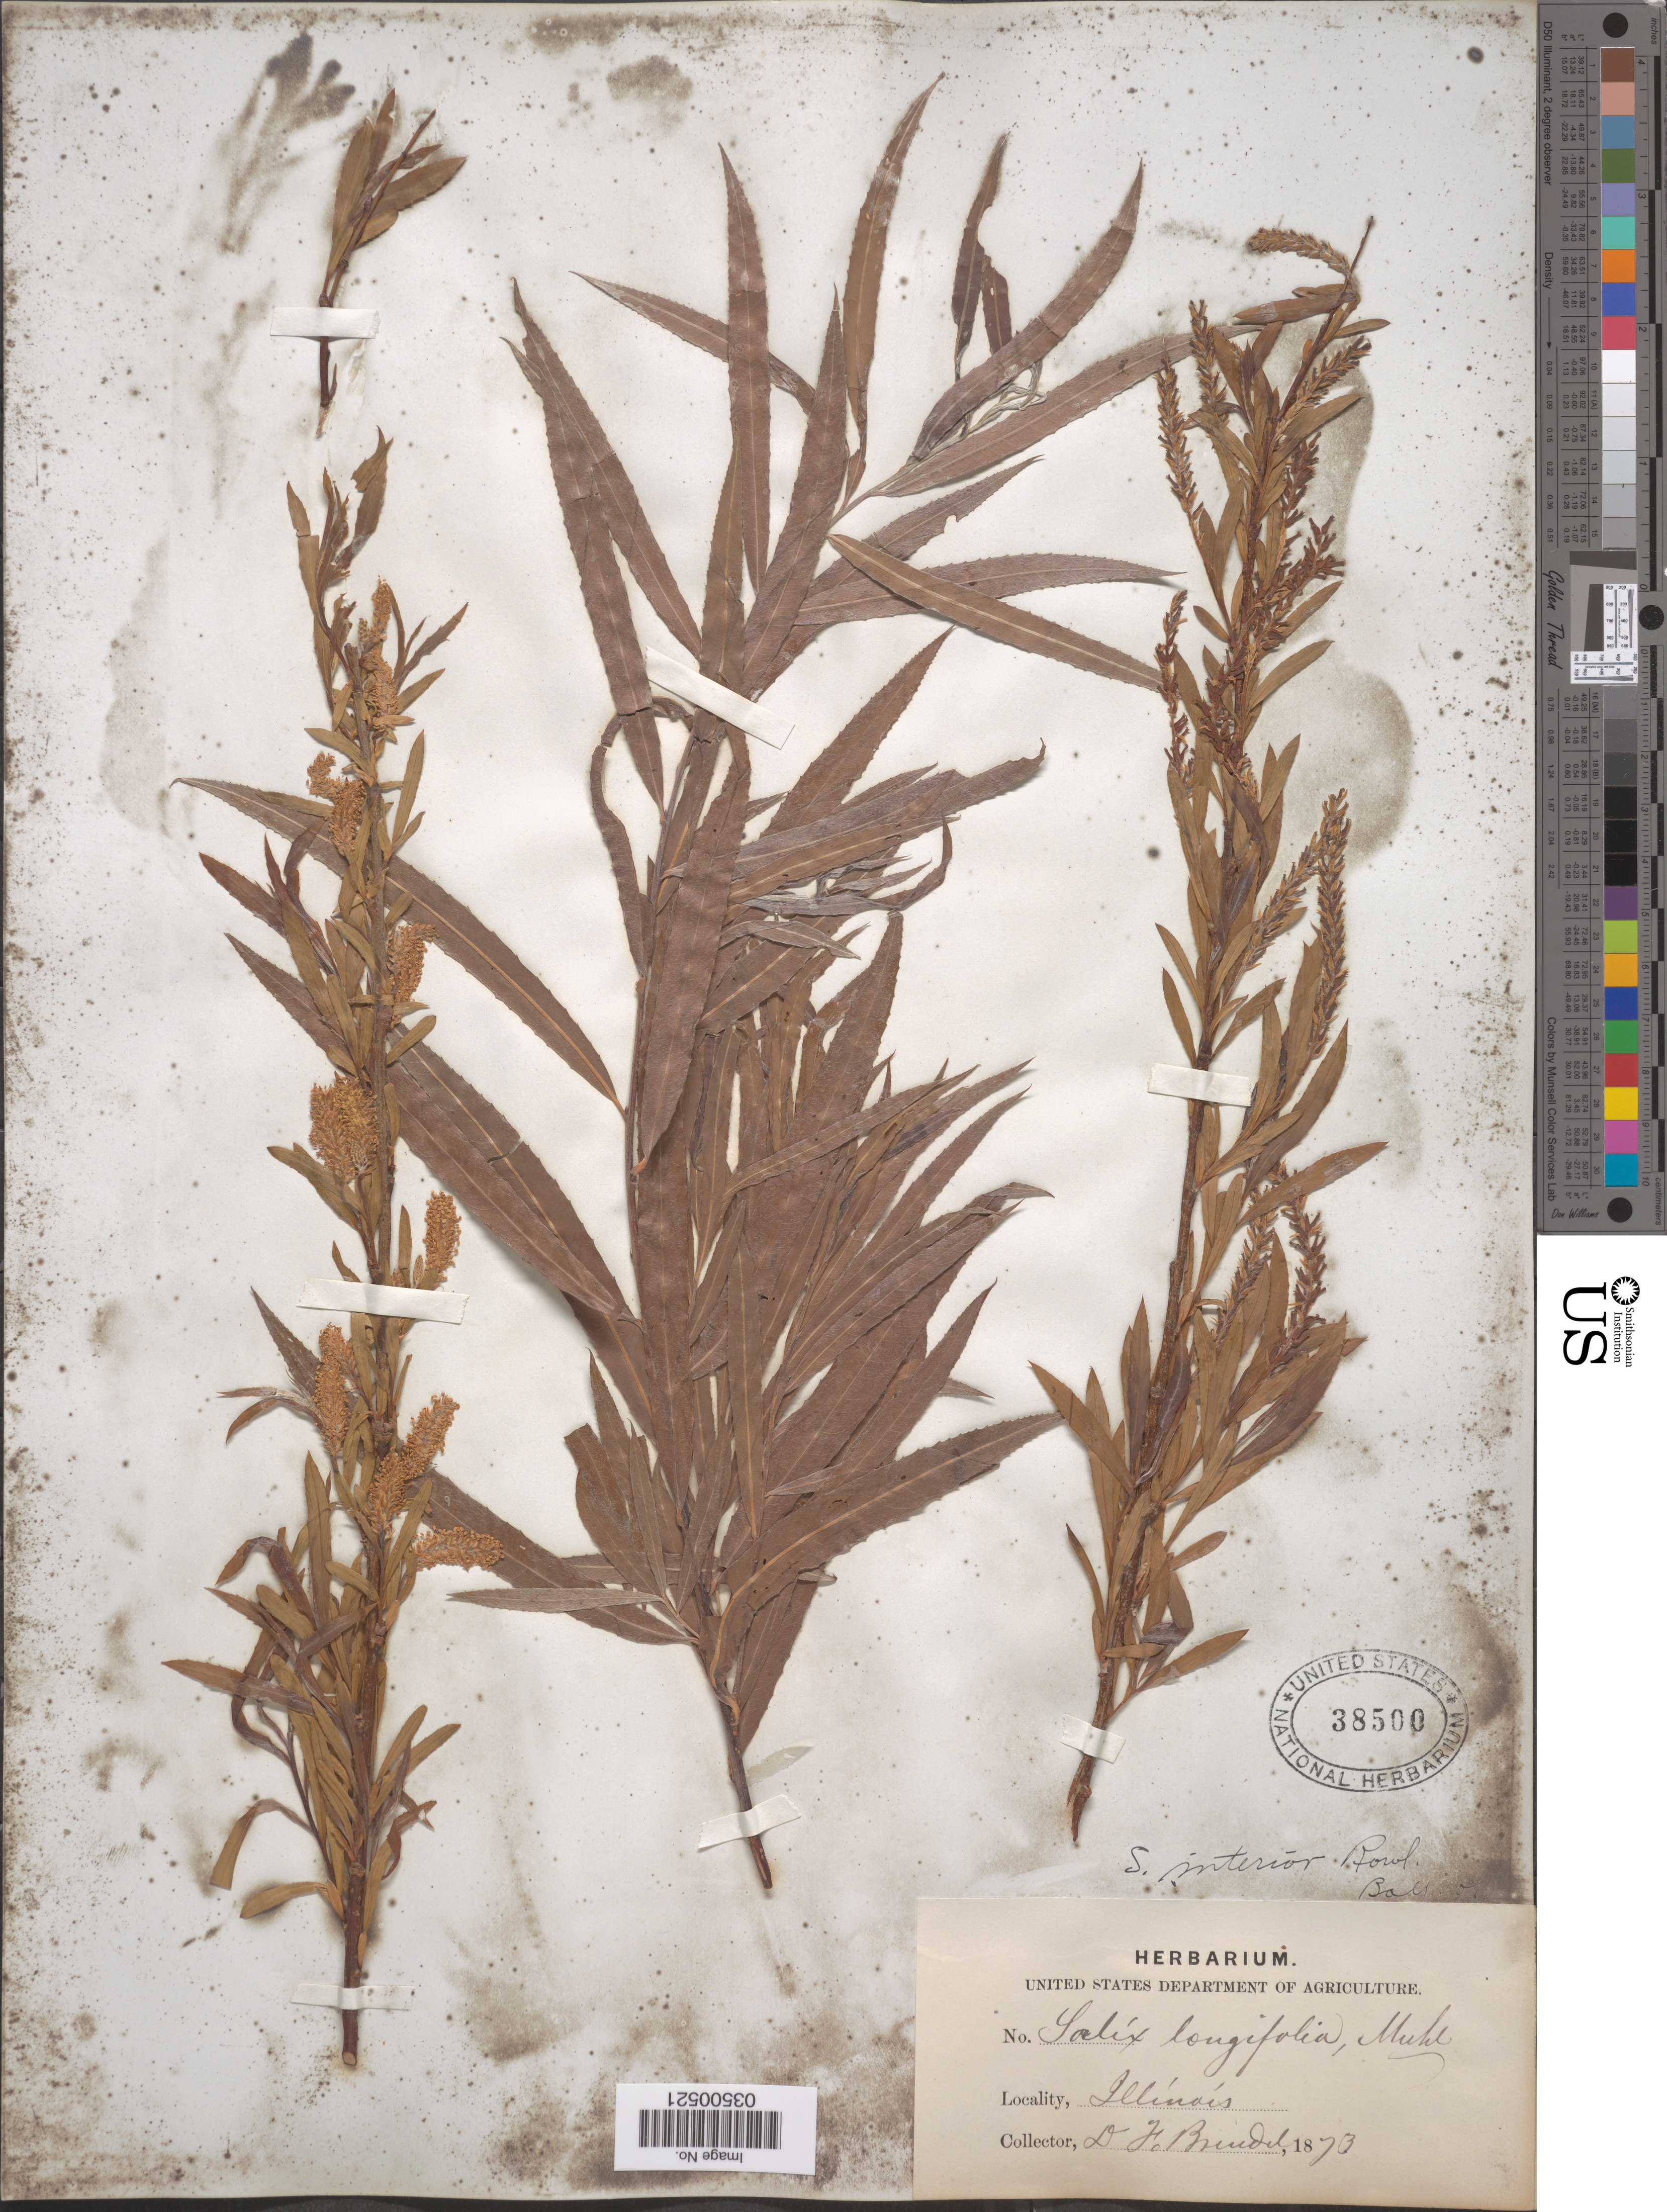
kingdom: Plantae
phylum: Tracheophyta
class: Magnoliopsida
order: Malpighiales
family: Salicaceae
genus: Salix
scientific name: Salix interior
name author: Rowlee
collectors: D. Brendel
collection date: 1873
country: United States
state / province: Illinois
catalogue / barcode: US 38500